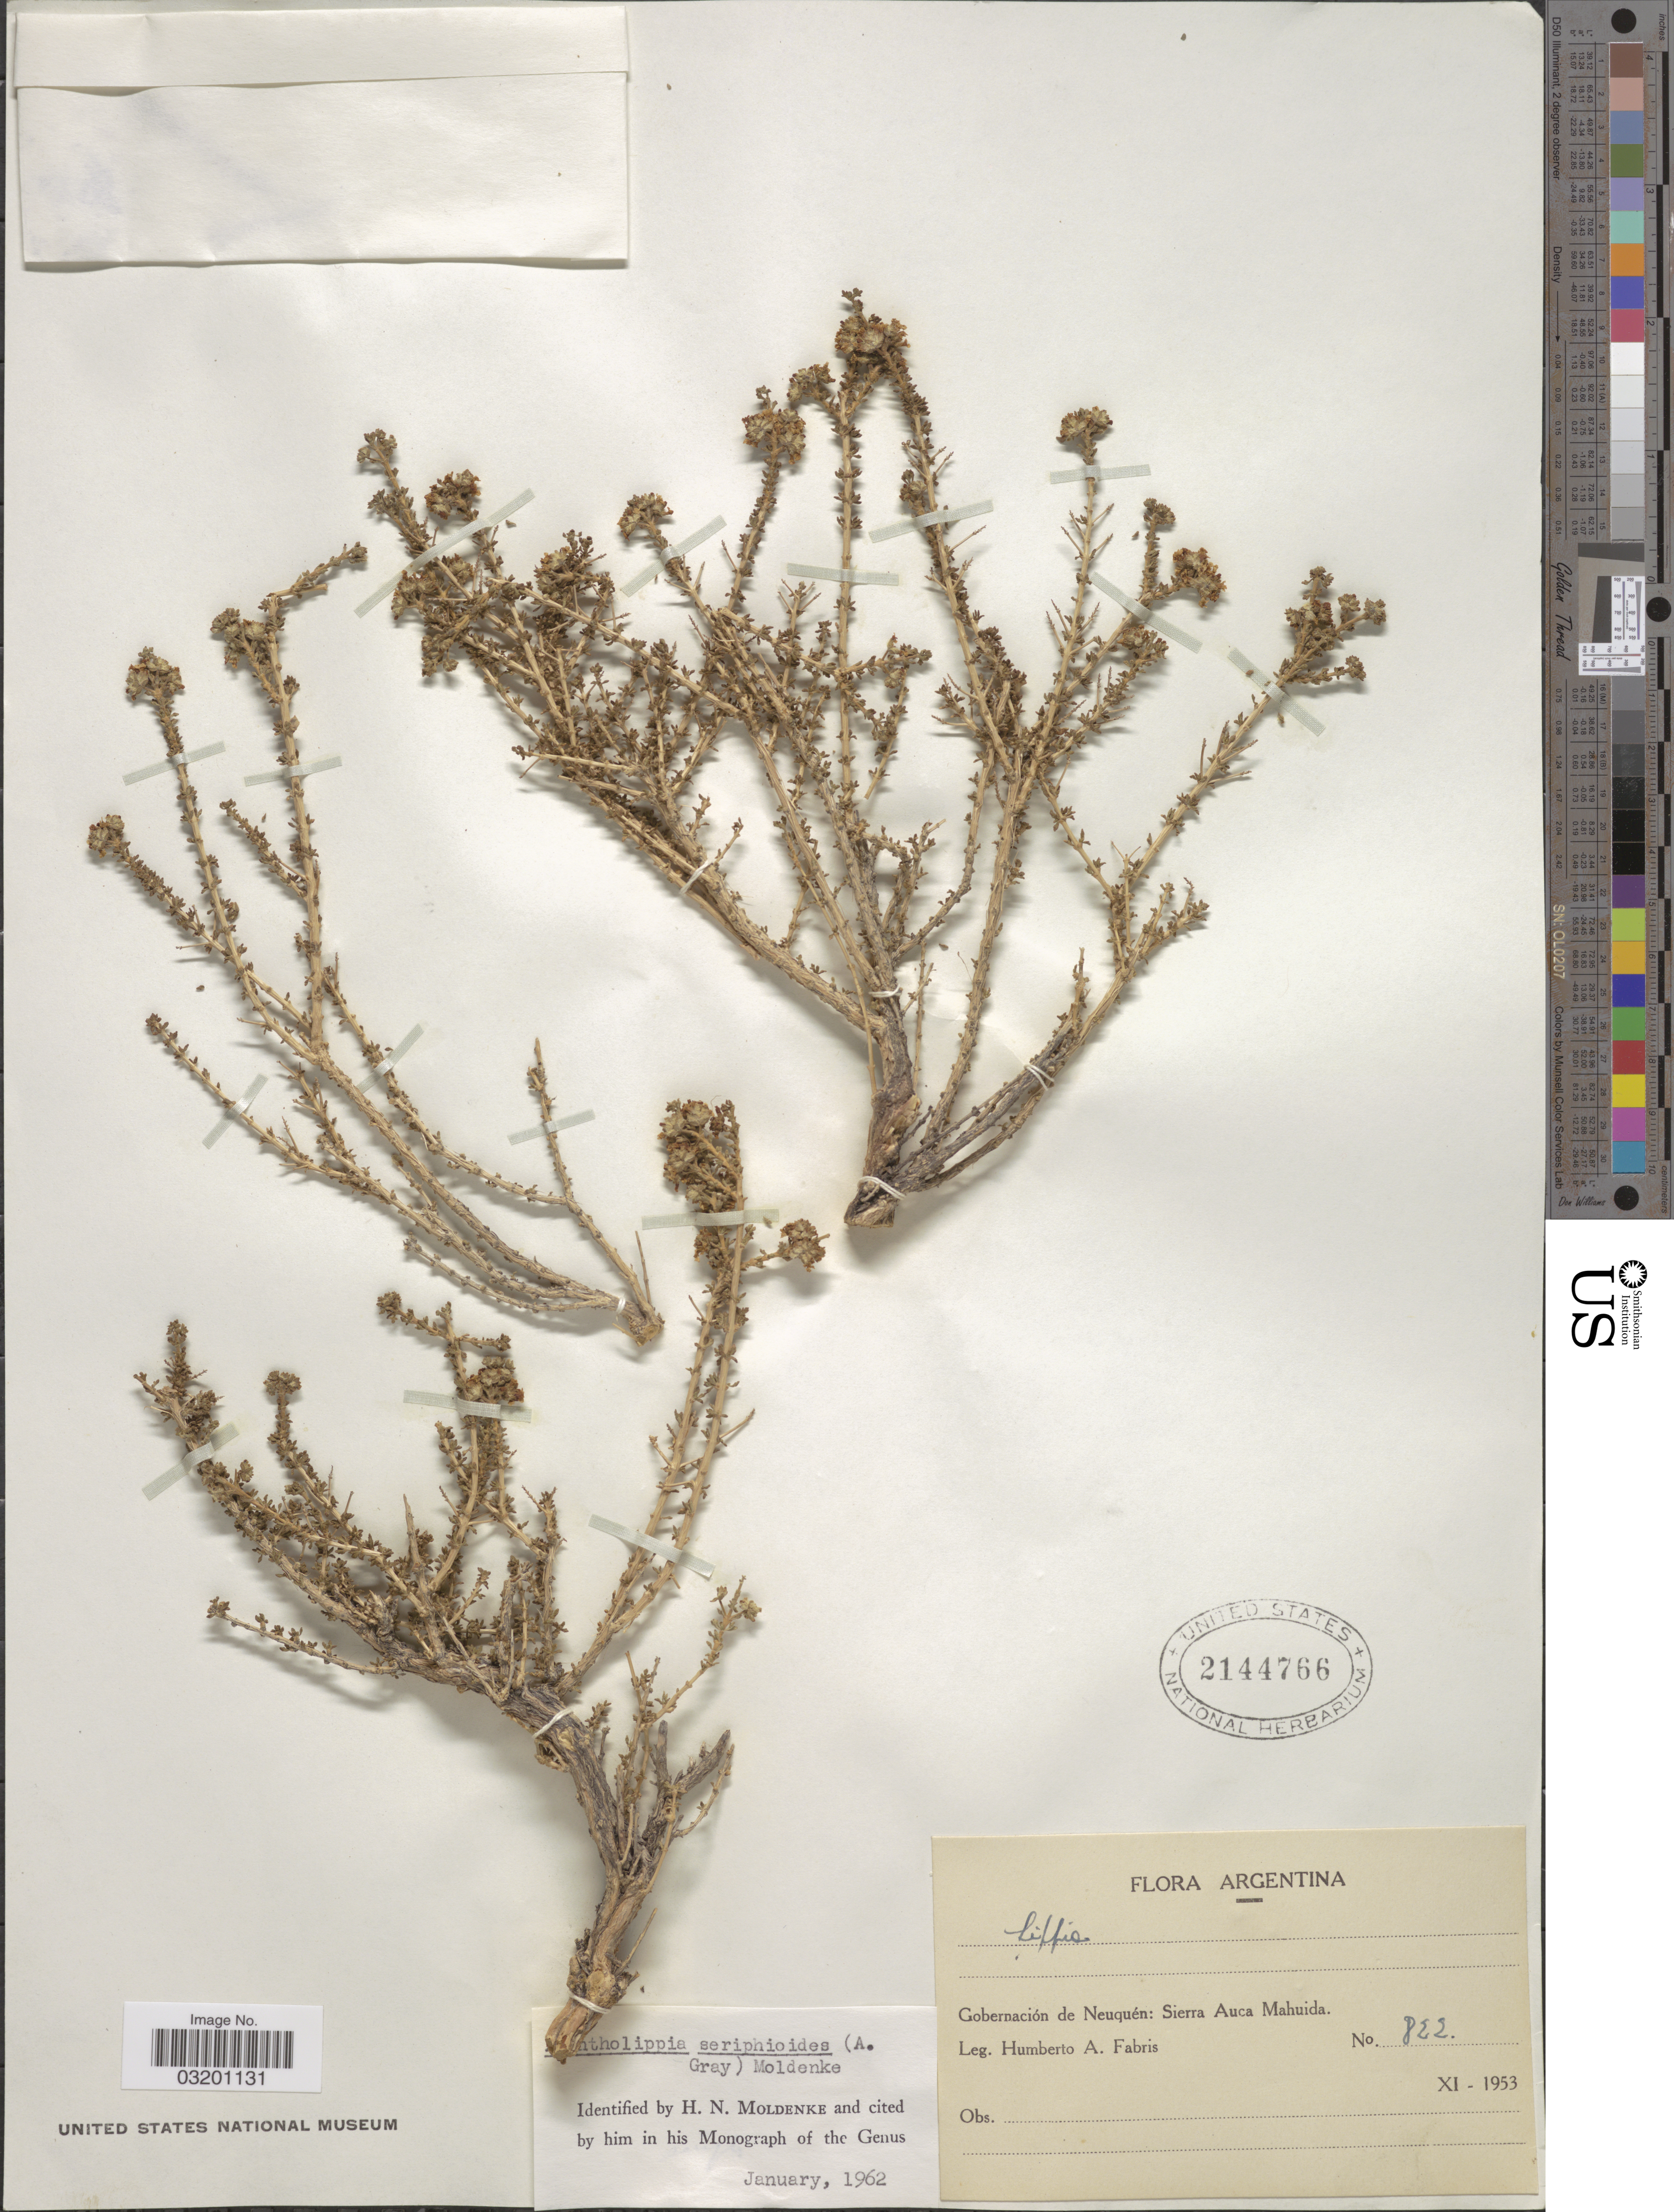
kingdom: Plantae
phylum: Tracheophyta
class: Magnoliopsida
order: Lamiales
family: Verbenaceae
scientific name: Acantholippa seriphioides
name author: (A. Gray) Moldenke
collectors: H. A. Fabris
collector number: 822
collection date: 1953-11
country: Argentina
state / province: Neuquen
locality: Sierra Auca Mahuida.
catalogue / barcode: US 2144766